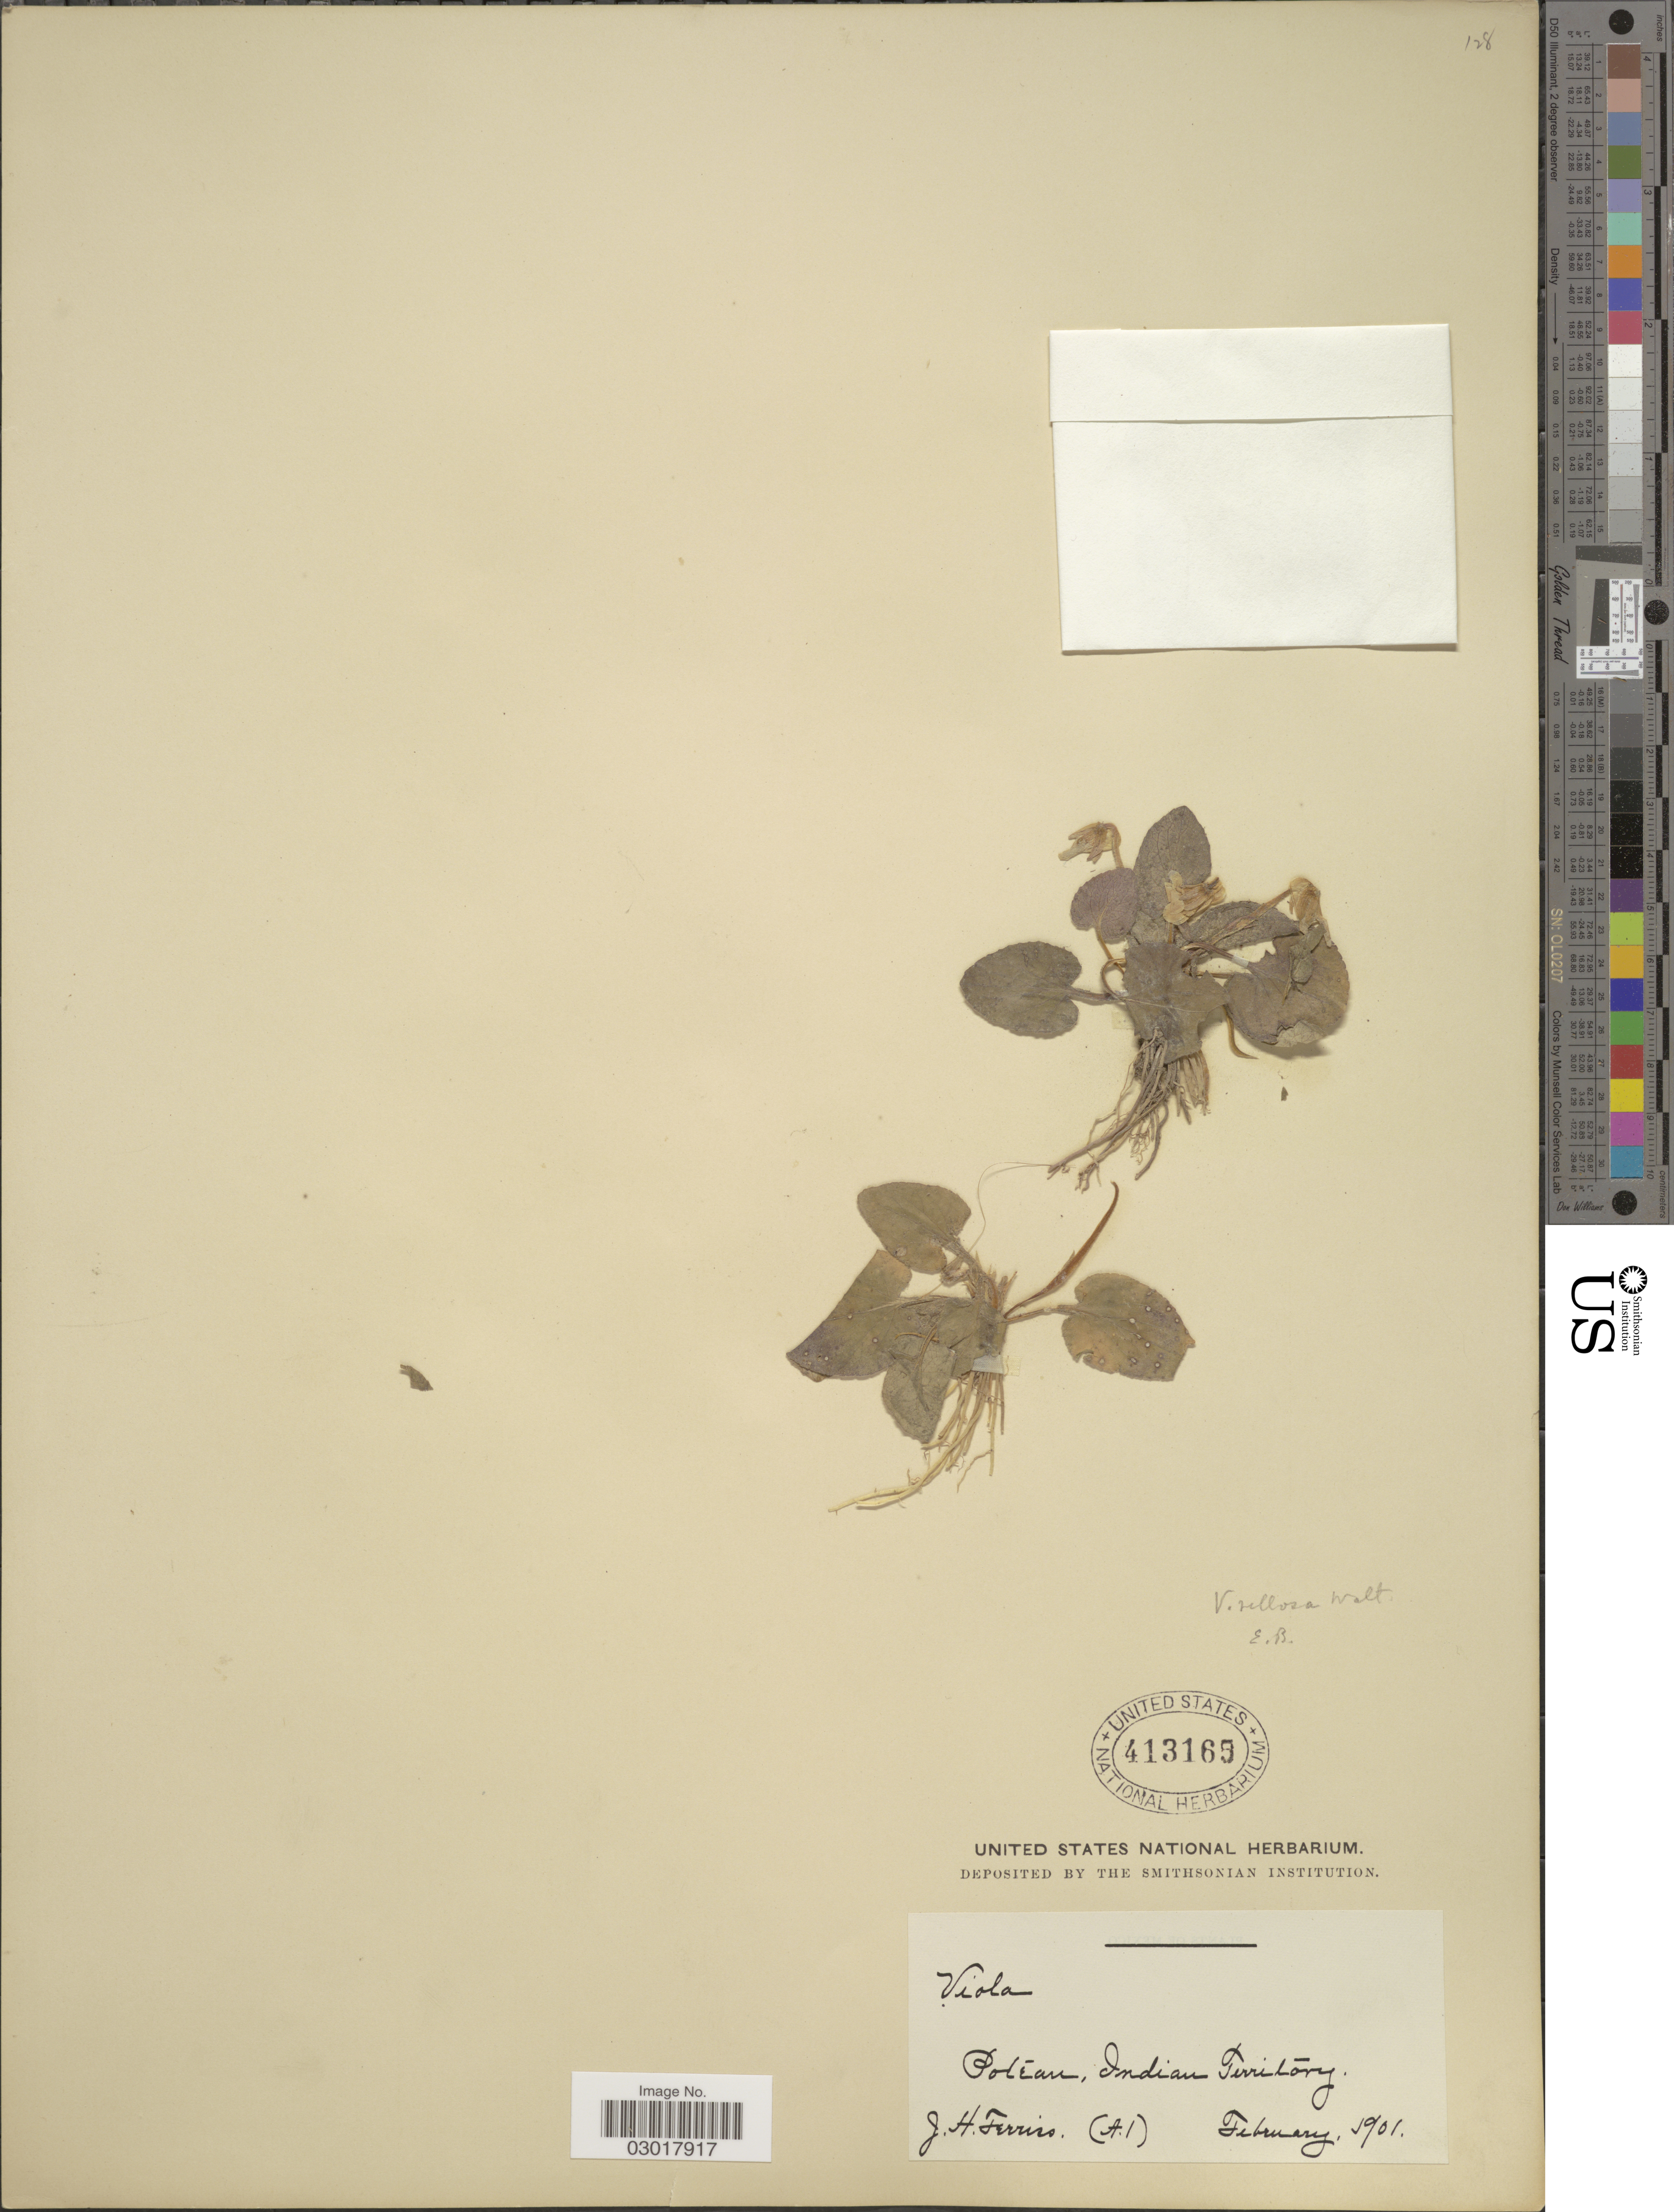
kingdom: Plantae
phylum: Tracheophyta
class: Magnoliopsida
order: Malpighiales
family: Violaceae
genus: Viola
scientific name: Viola villosa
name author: Walter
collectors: J. Ferriss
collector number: A1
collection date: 1901-02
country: United States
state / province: Oklahoma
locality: Poteau, Indian Territory.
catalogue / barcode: US 413165